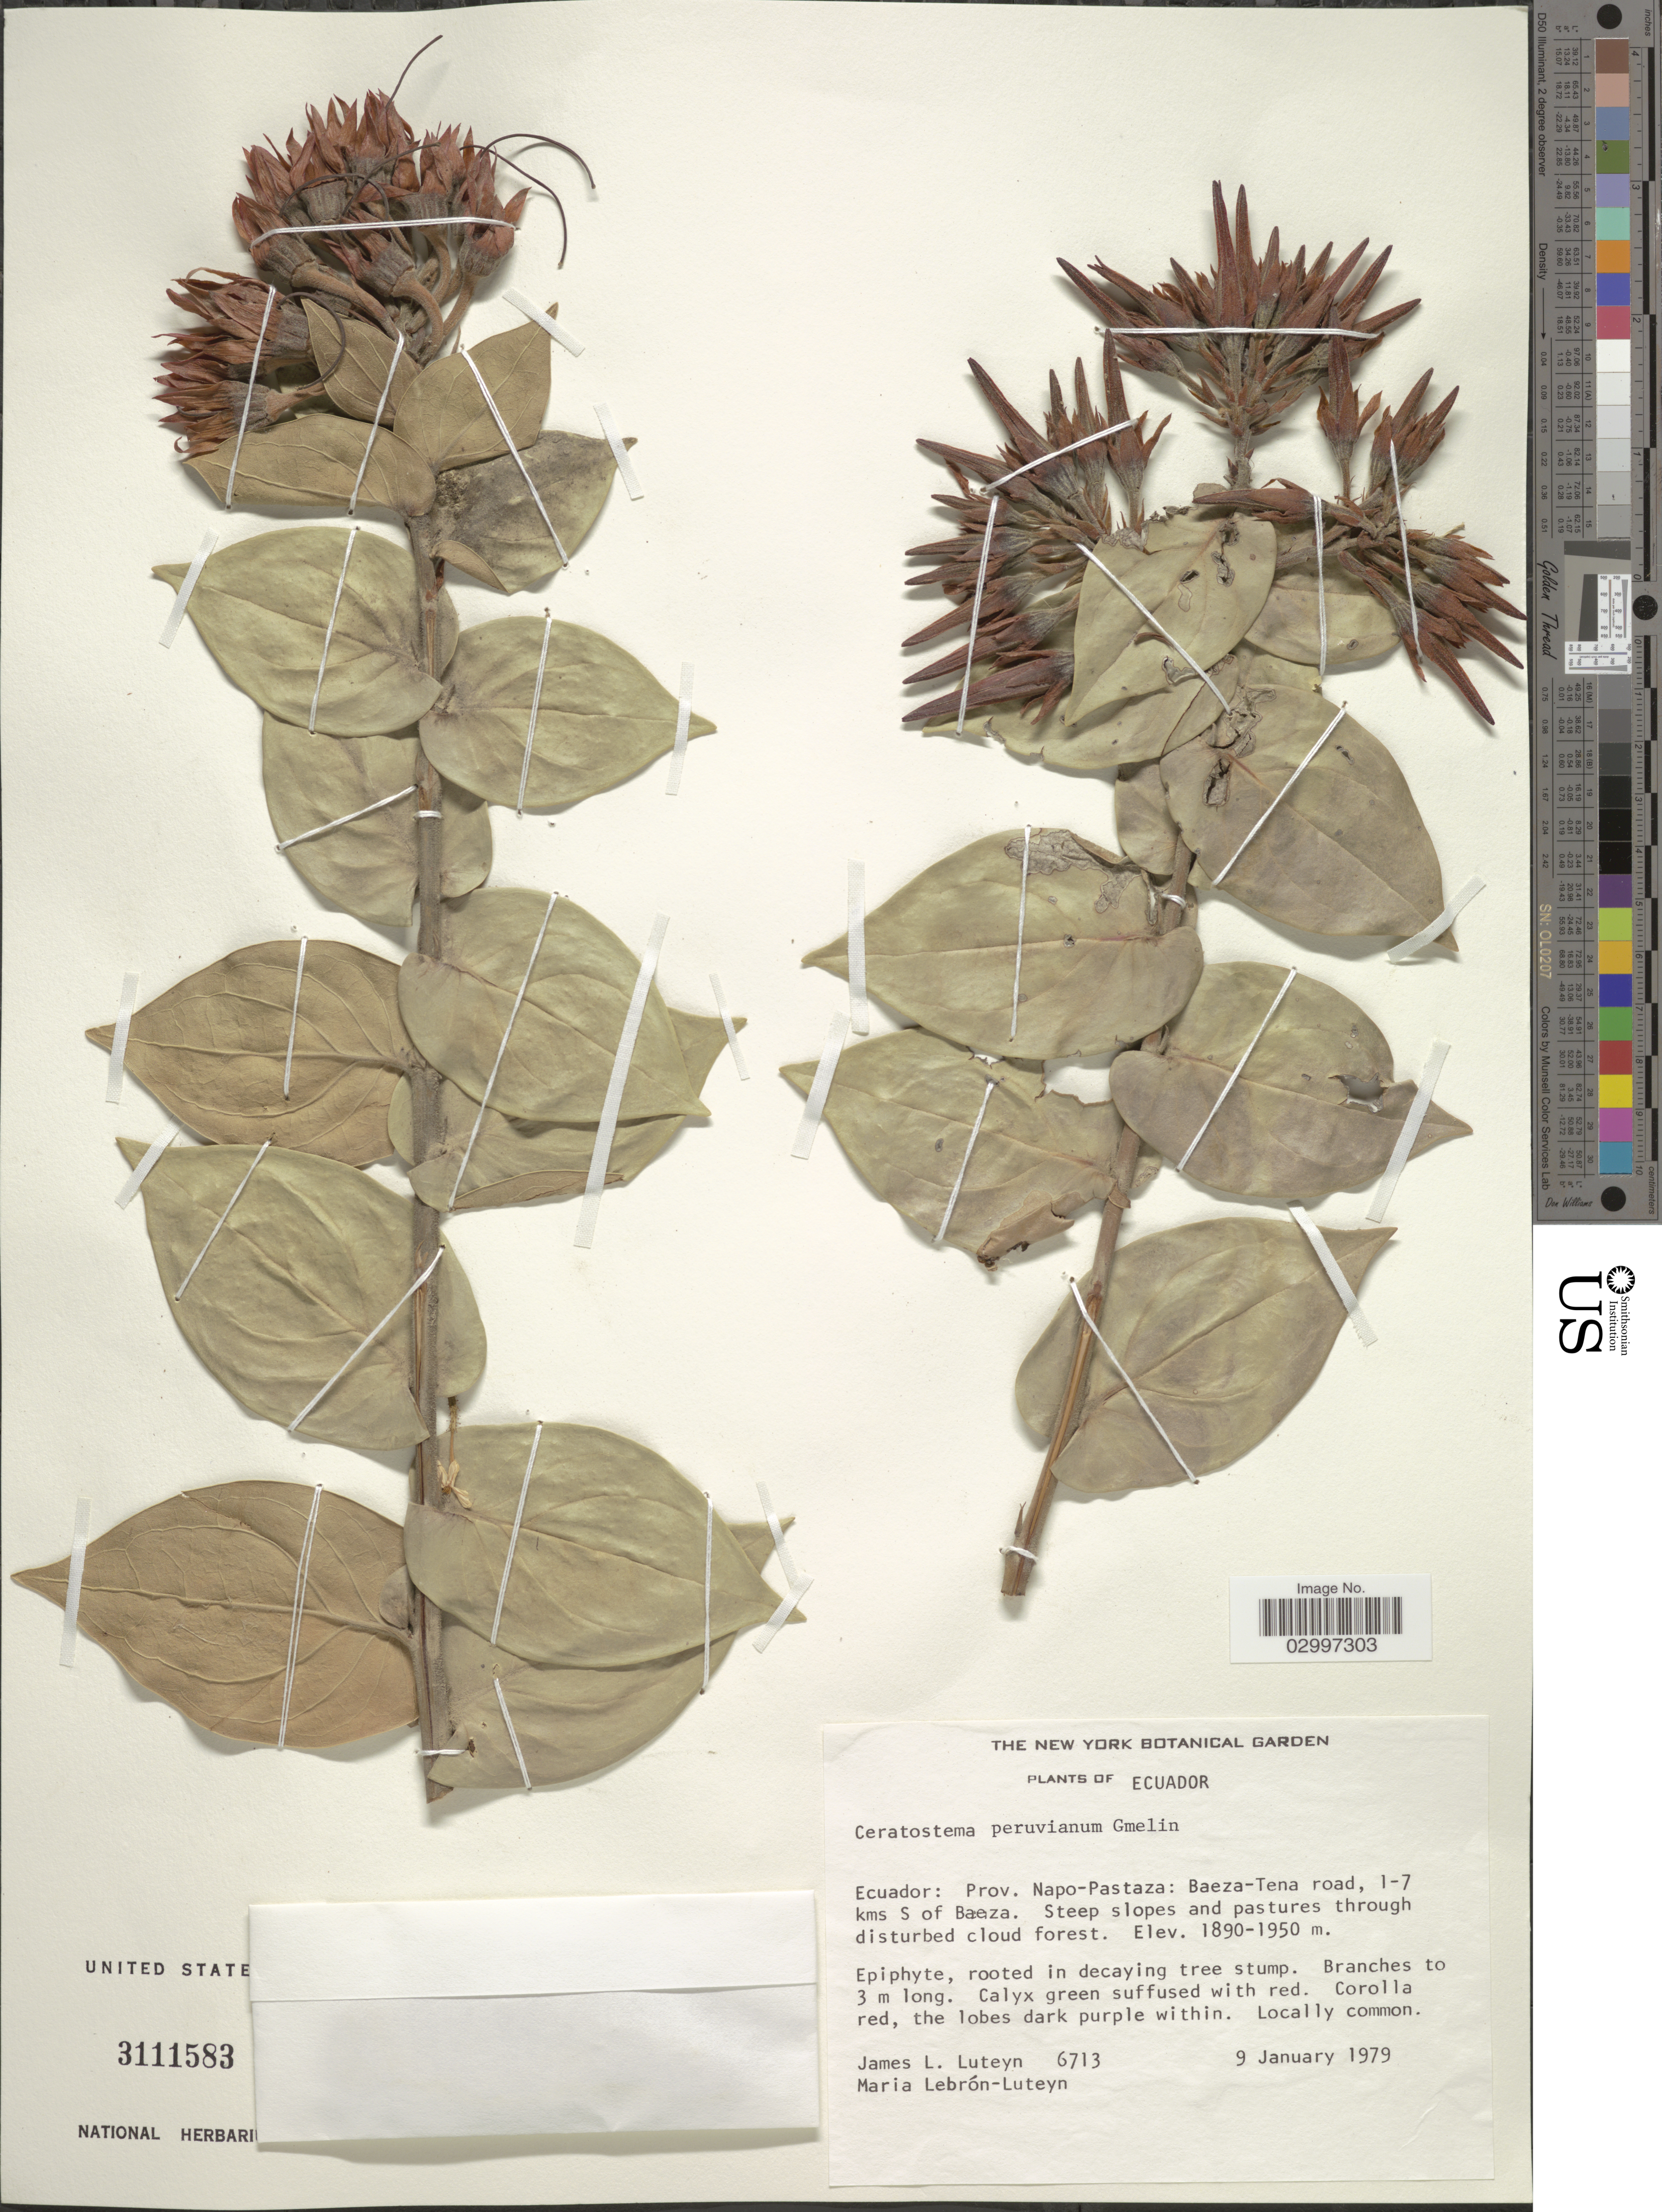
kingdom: Plantae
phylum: Tracheophyta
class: Magnoliopsida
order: Ericales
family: Ericaceae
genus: Ceratostema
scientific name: Ceratostema peruvianum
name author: J.F. Gmel.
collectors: J. Luteyn & M. L. Lebrón-Luteyn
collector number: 6713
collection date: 1979-01-09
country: Ecuador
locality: Prov. Napo-Pastaza: Baeza-Tena road, 1-7 kms S of Baeza.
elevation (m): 1890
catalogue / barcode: US 3111583